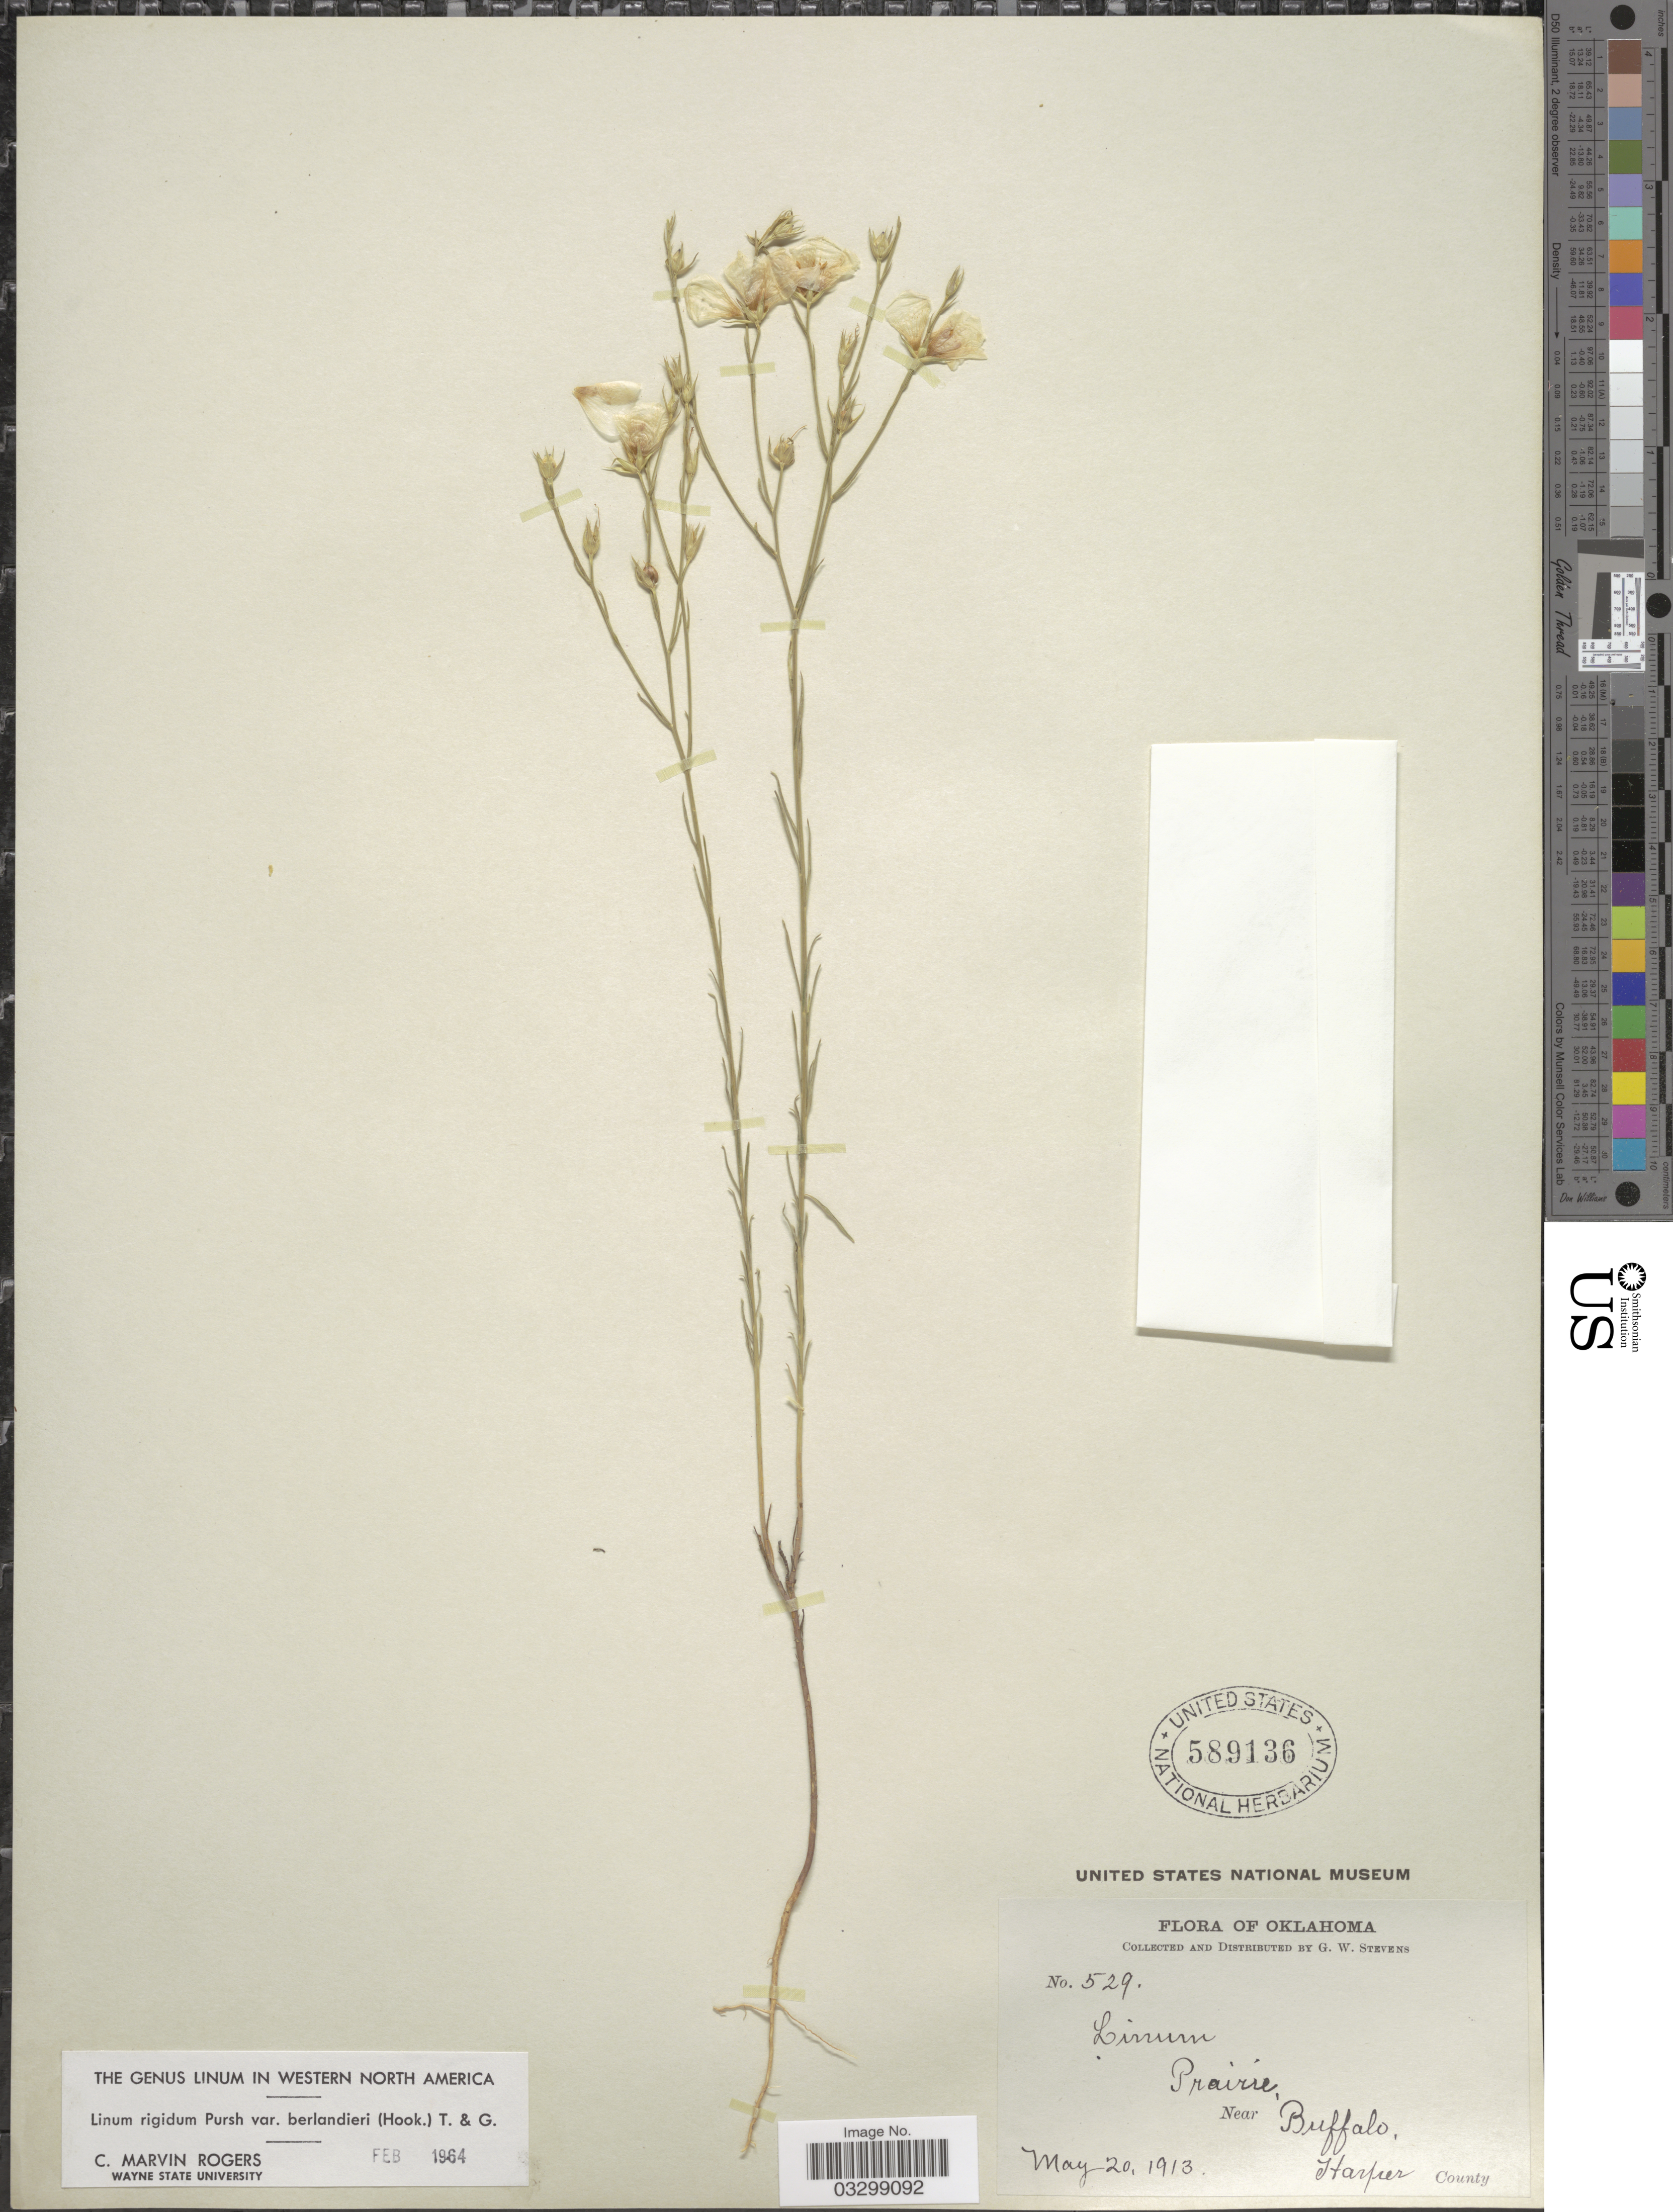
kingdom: Plantae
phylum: Tracheophyta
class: Magnoliopsida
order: Malpighiales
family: Linaceae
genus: Linum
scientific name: Linum rigidum var. berlandieri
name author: Pursh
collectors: G. W. Stevens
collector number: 529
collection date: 1913-05-20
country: United States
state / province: Oklahoma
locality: Near Buffalo. Harper County.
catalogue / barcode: US 589136